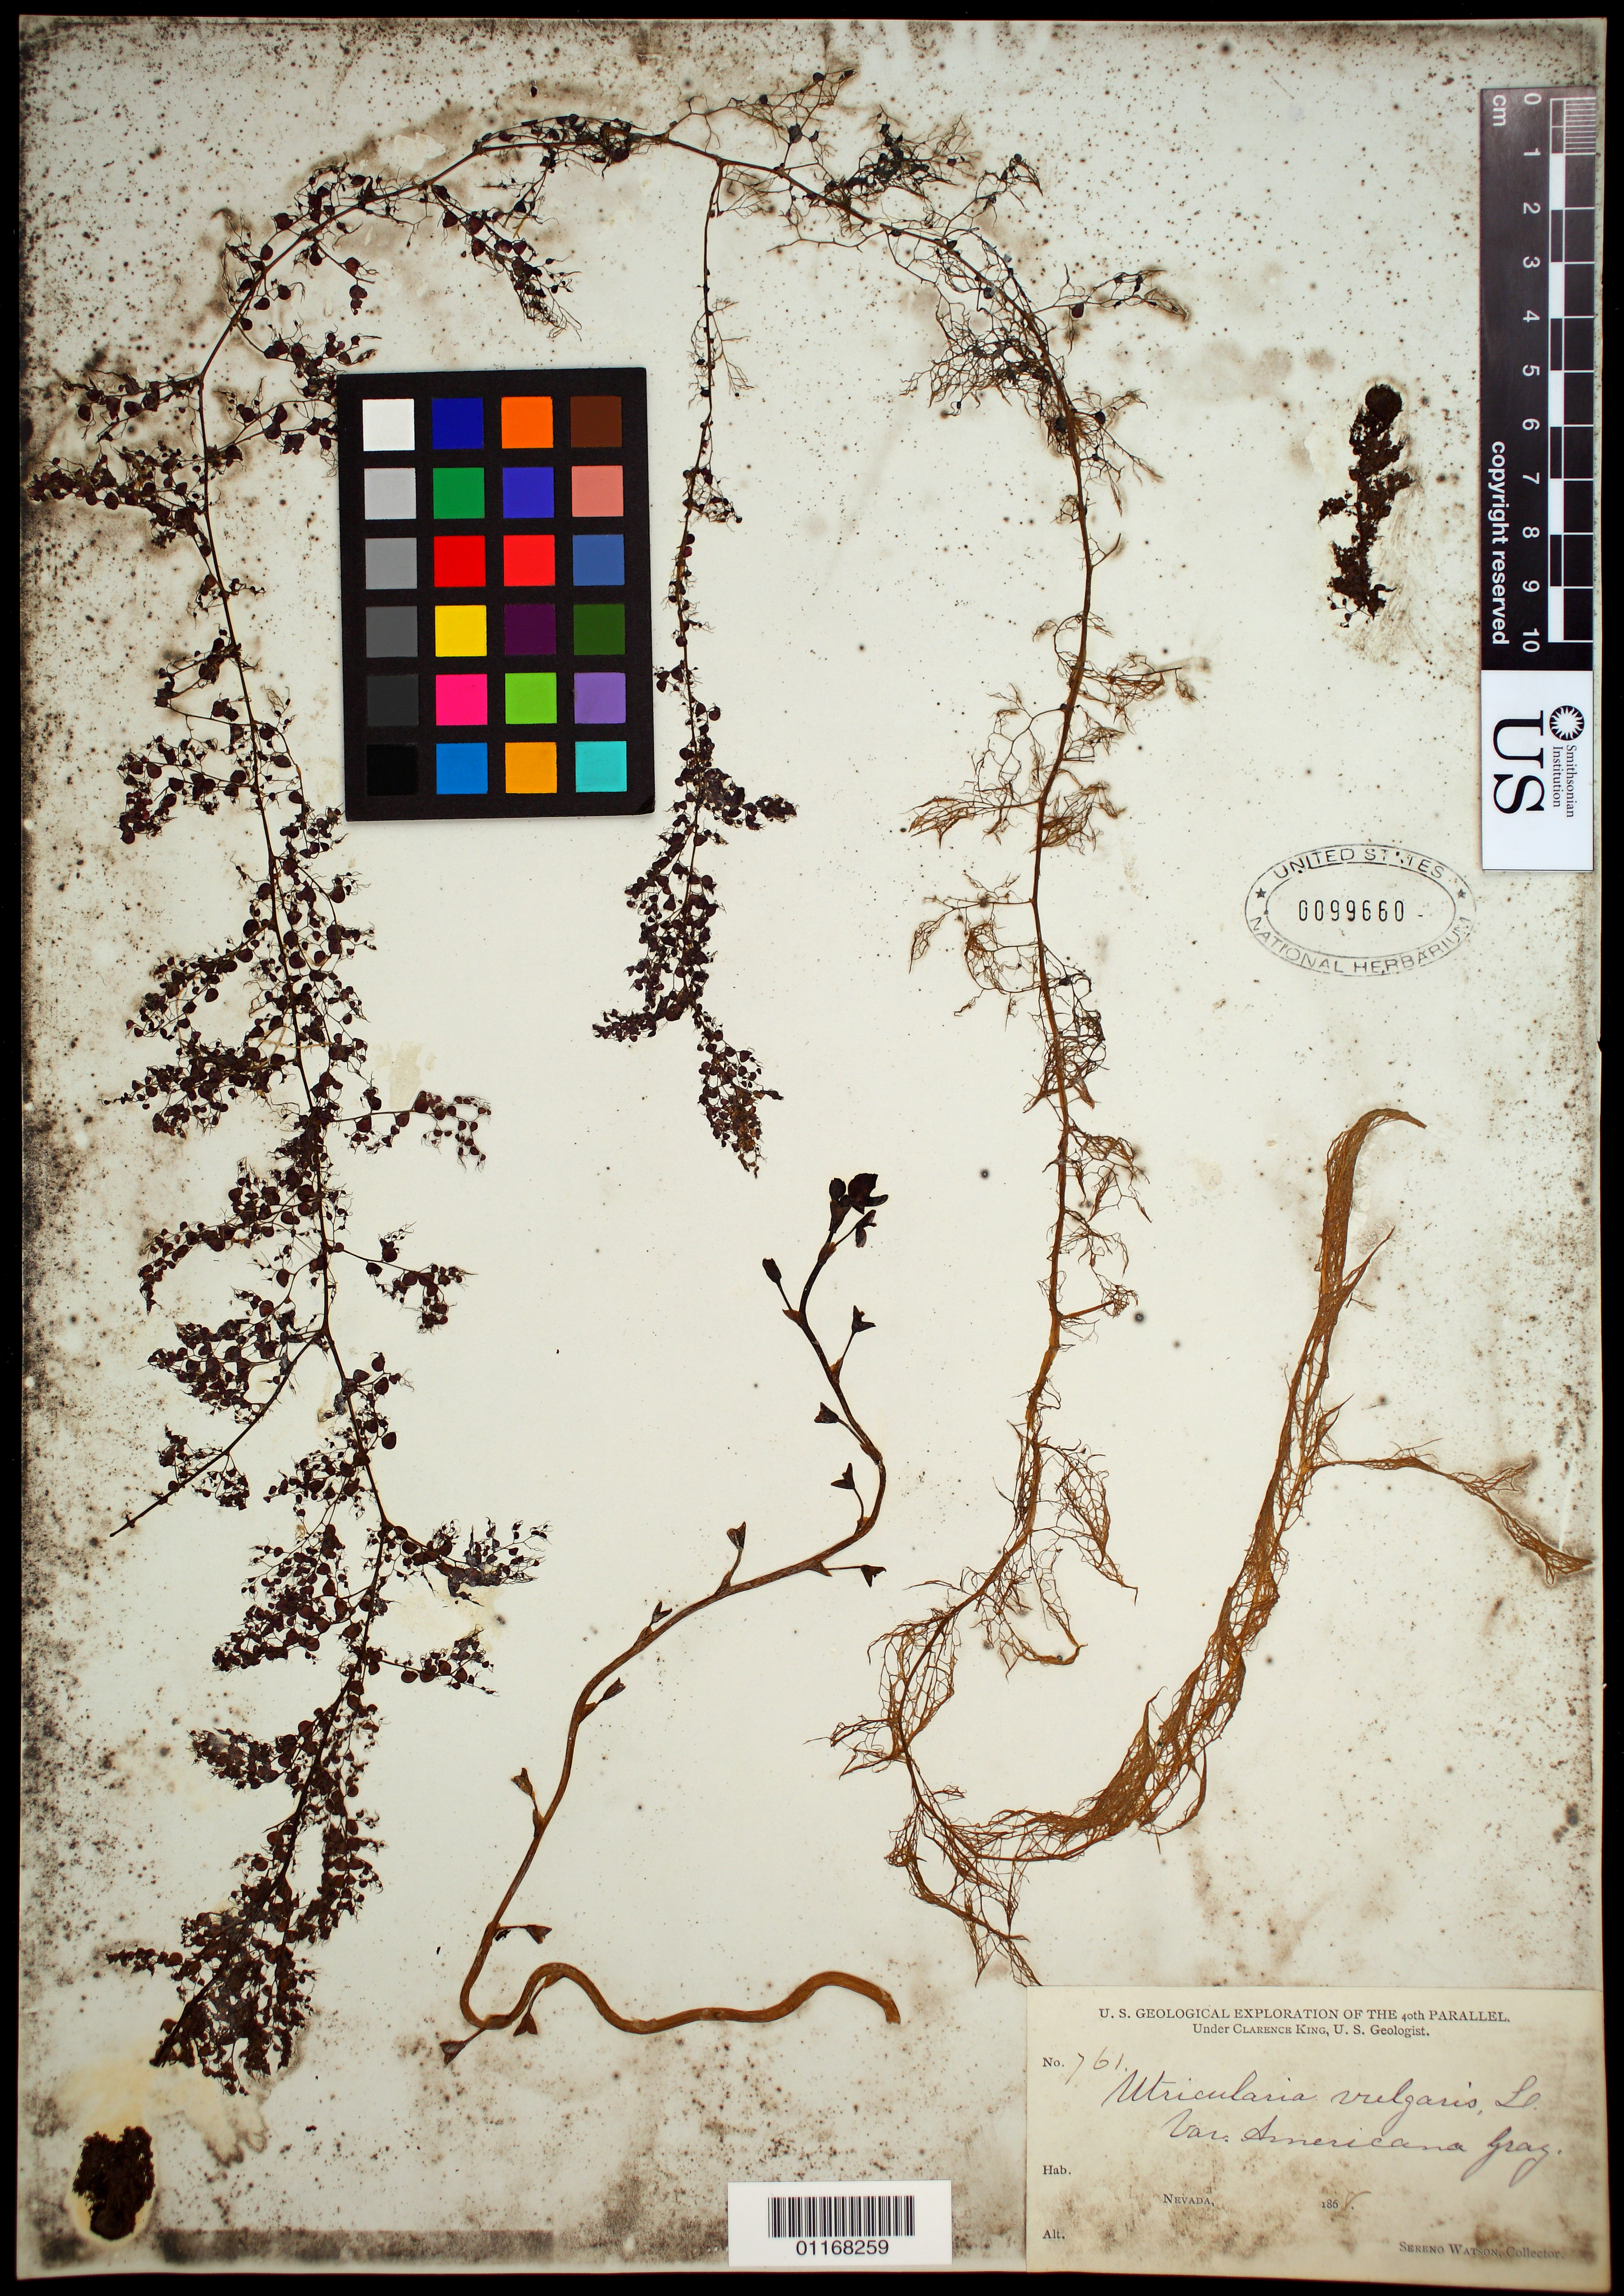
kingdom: Plantae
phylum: Tracheophyta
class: Magnoliopsida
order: Lamiales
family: Lentibulariaceae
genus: Utricularia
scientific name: Utricularia vulgaris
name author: L.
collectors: S. Watson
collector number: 761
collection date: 1868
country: United States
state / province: Nevada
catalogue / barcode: US 99660